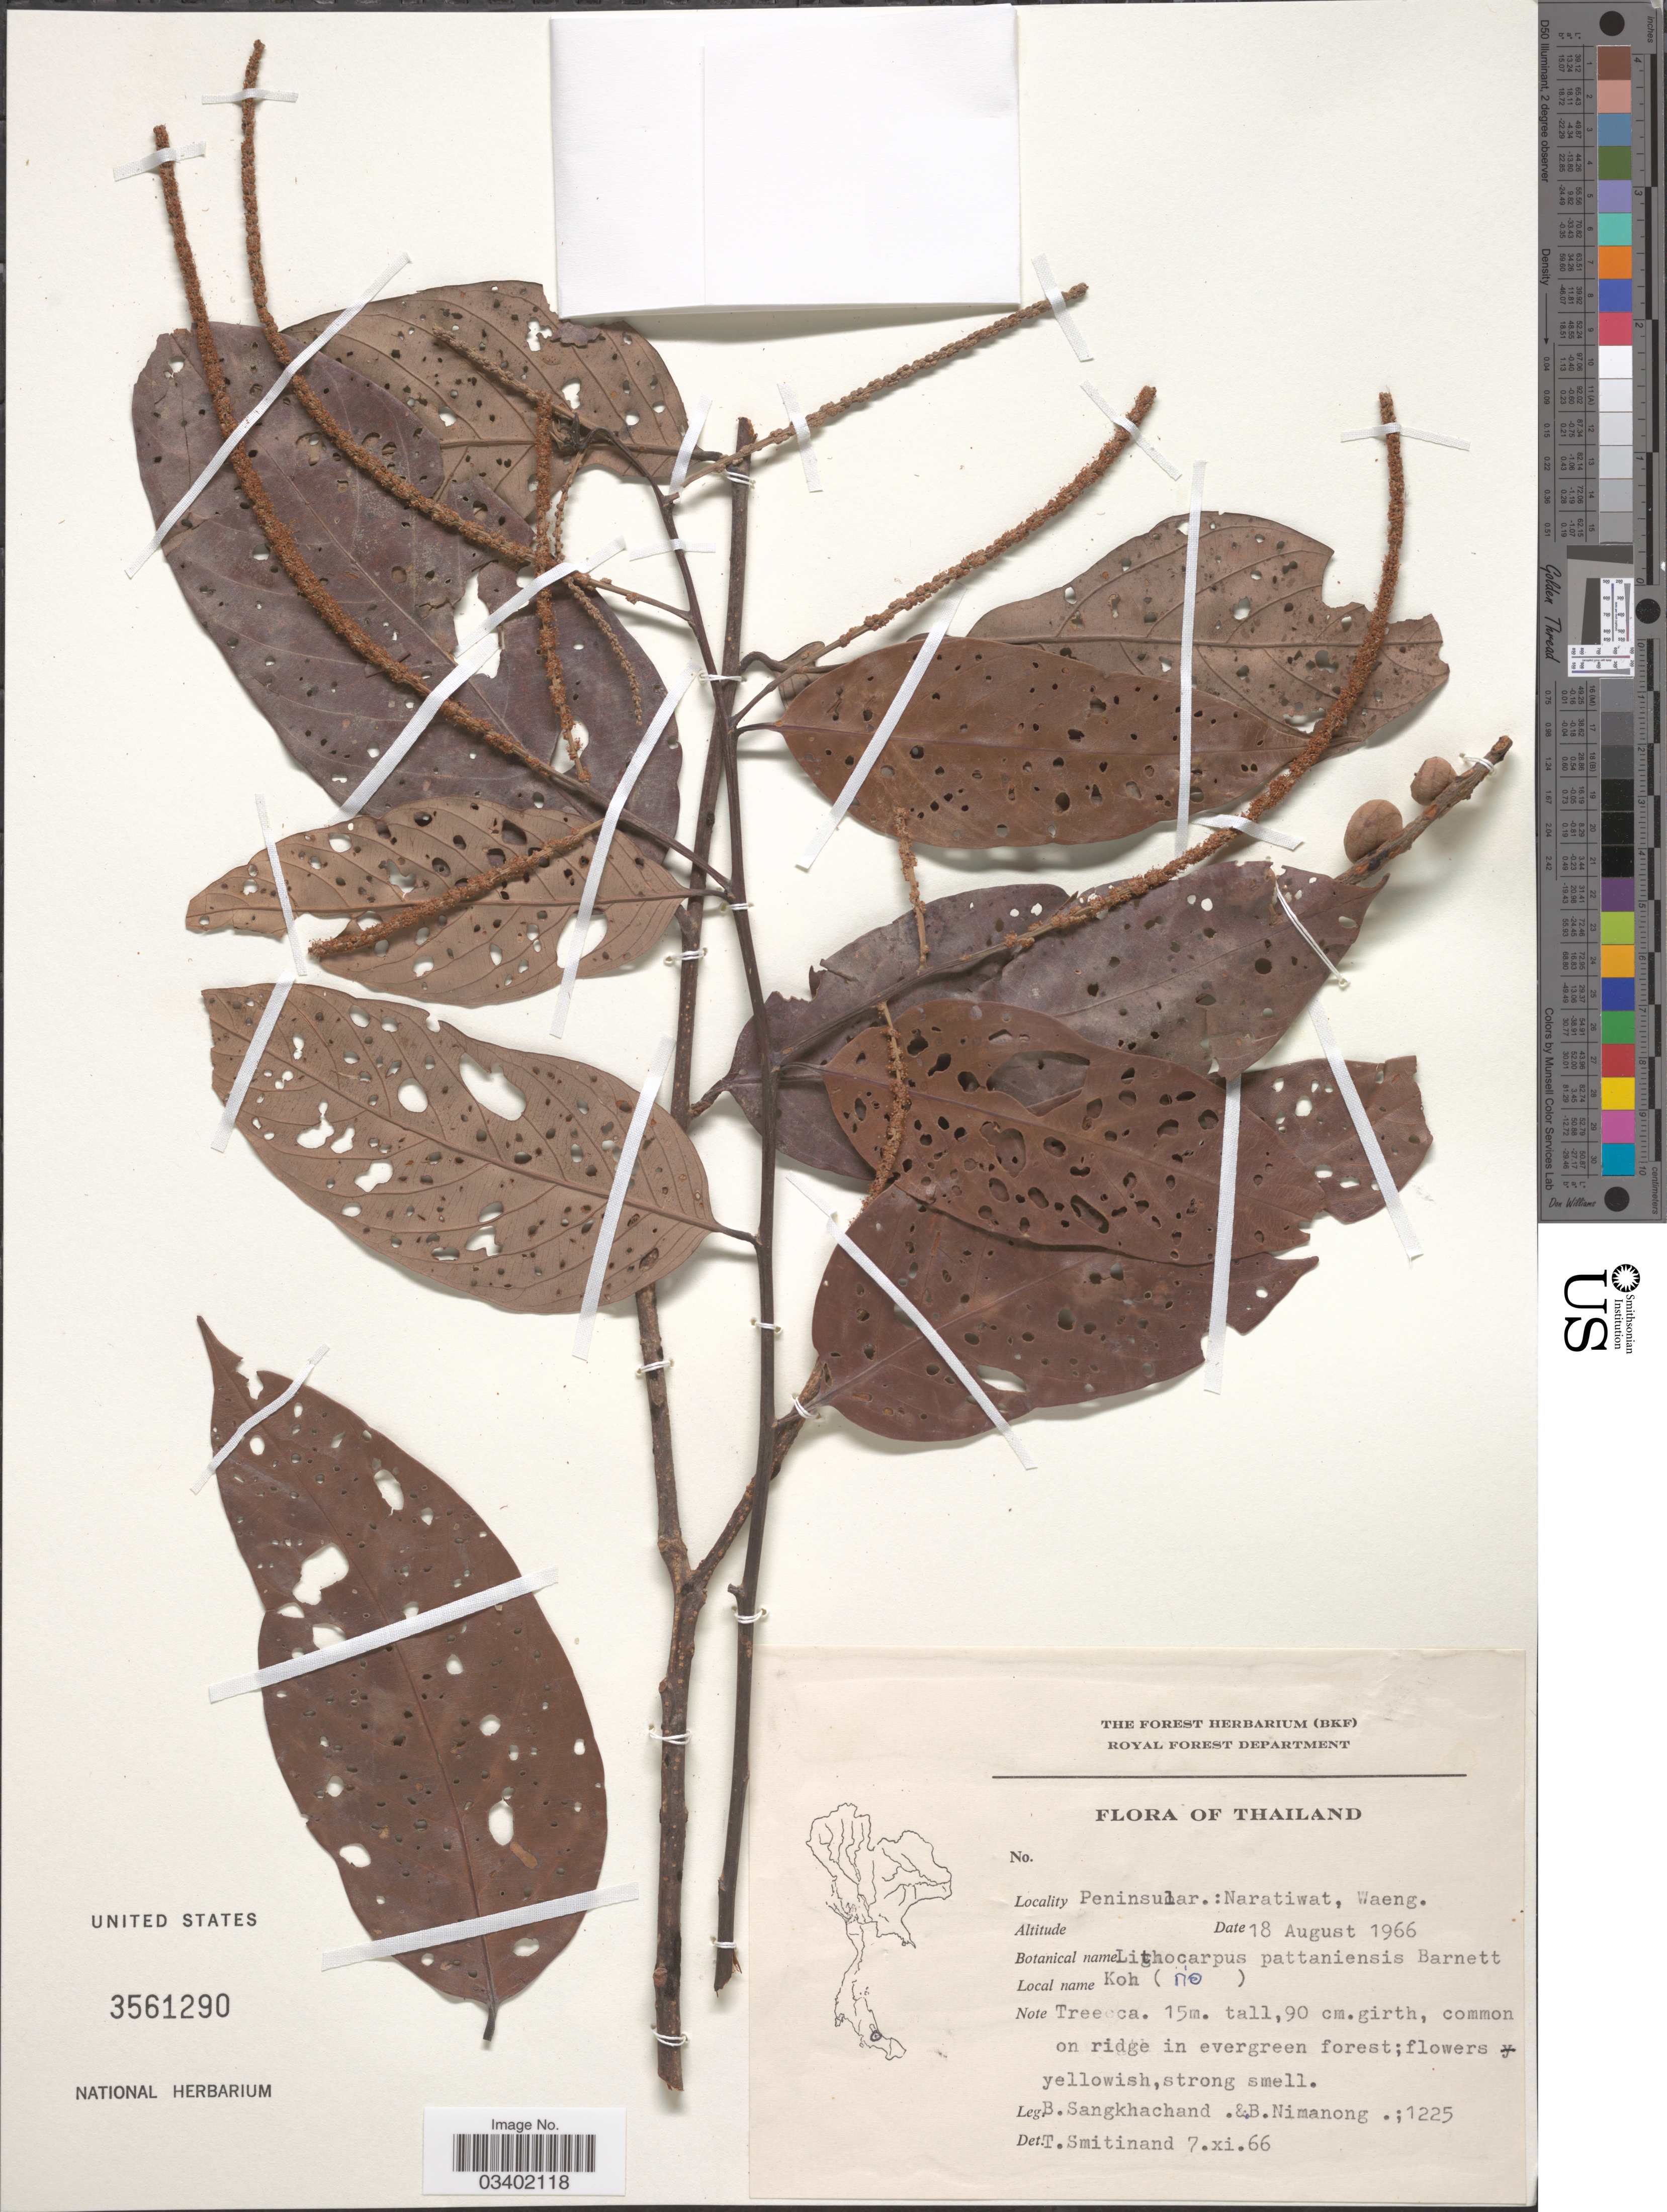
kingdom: Plantae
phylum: Tracheophyta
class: Magnoliopsida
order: Fagales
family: Betulaceae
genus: Betula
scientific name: Betula pattaniensis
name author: Barnett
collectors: B. Sangkhachand & B. Nimanong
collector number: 1225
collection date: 1966-08-18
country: Thailand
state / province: Narathiwat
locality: Peninsular.: Naratiwat, Waeng.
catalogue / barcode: US 2561290